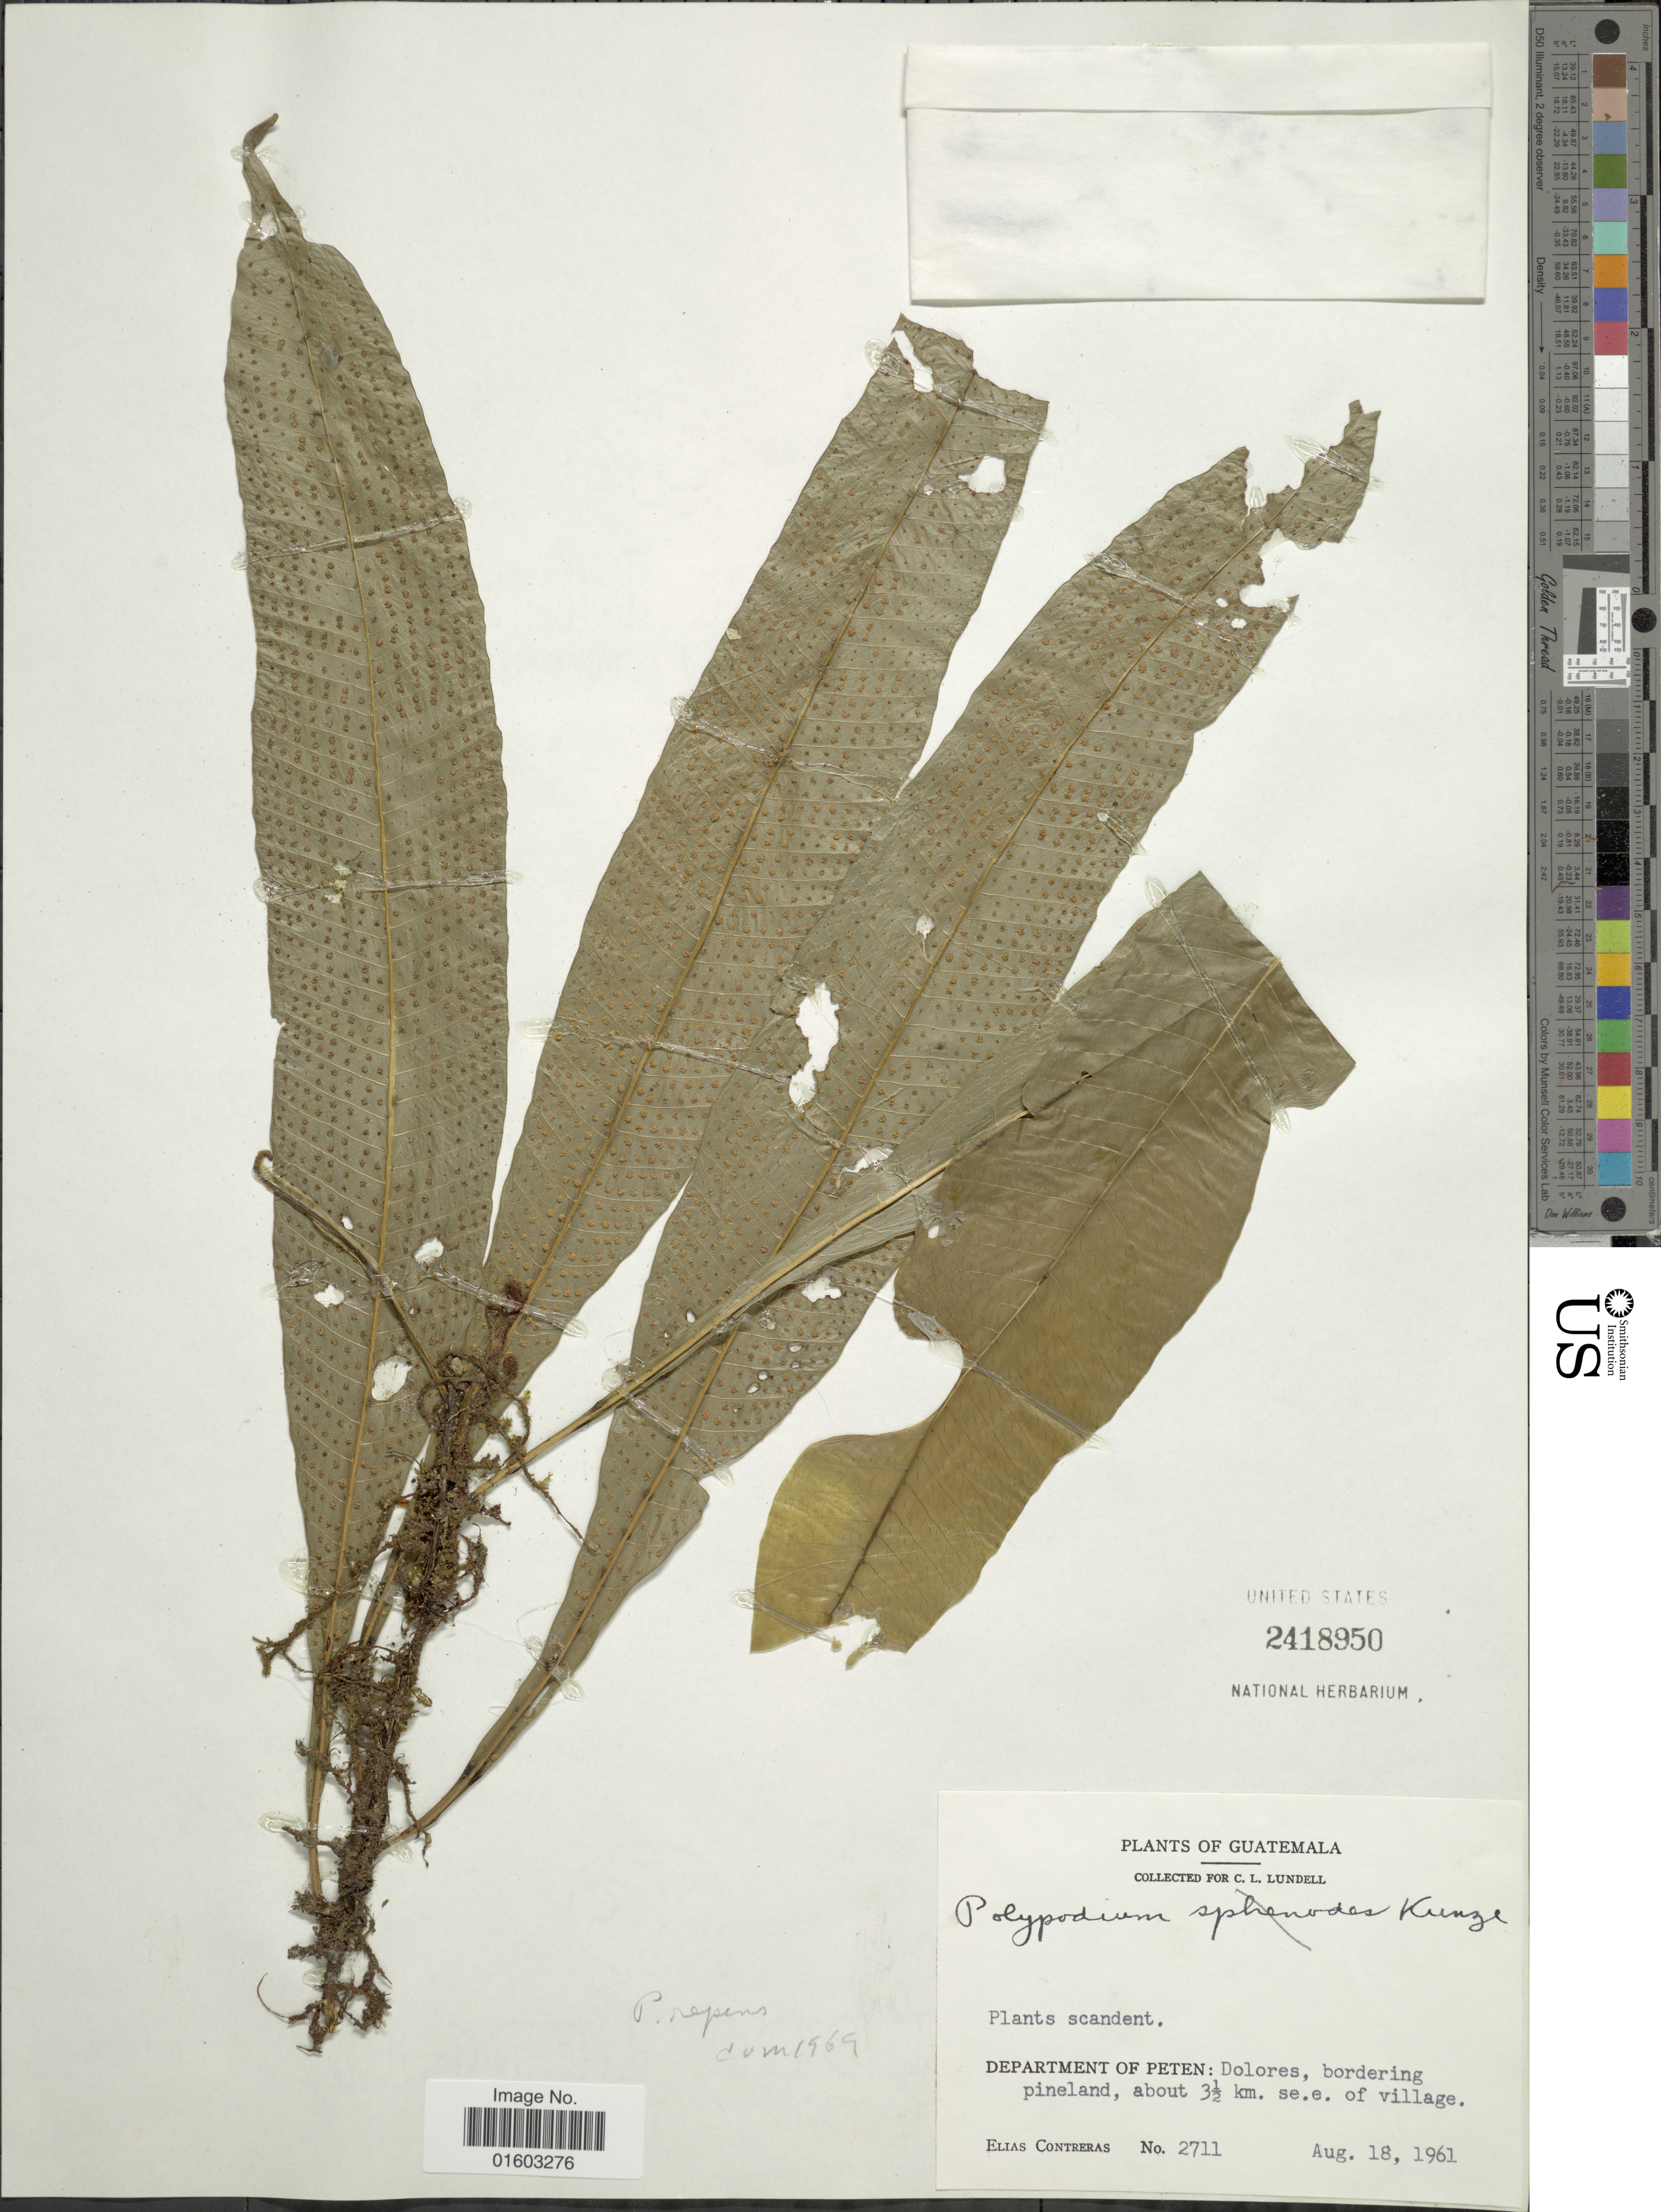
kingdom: Plantae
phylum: Tracheophyta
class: Polypodiopsida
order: Polypodiales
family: Polypodiaceae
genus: Campyloneurum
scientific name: Campyloneurum repens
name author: (Aubl.) C. Presl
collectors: E. Contreras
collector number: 2711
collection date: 1961-08-18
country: Guatemala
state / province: El Petén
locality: Dolores, bordering pineland, about 3.½ km. se.e. of village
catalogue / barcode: US 2418950